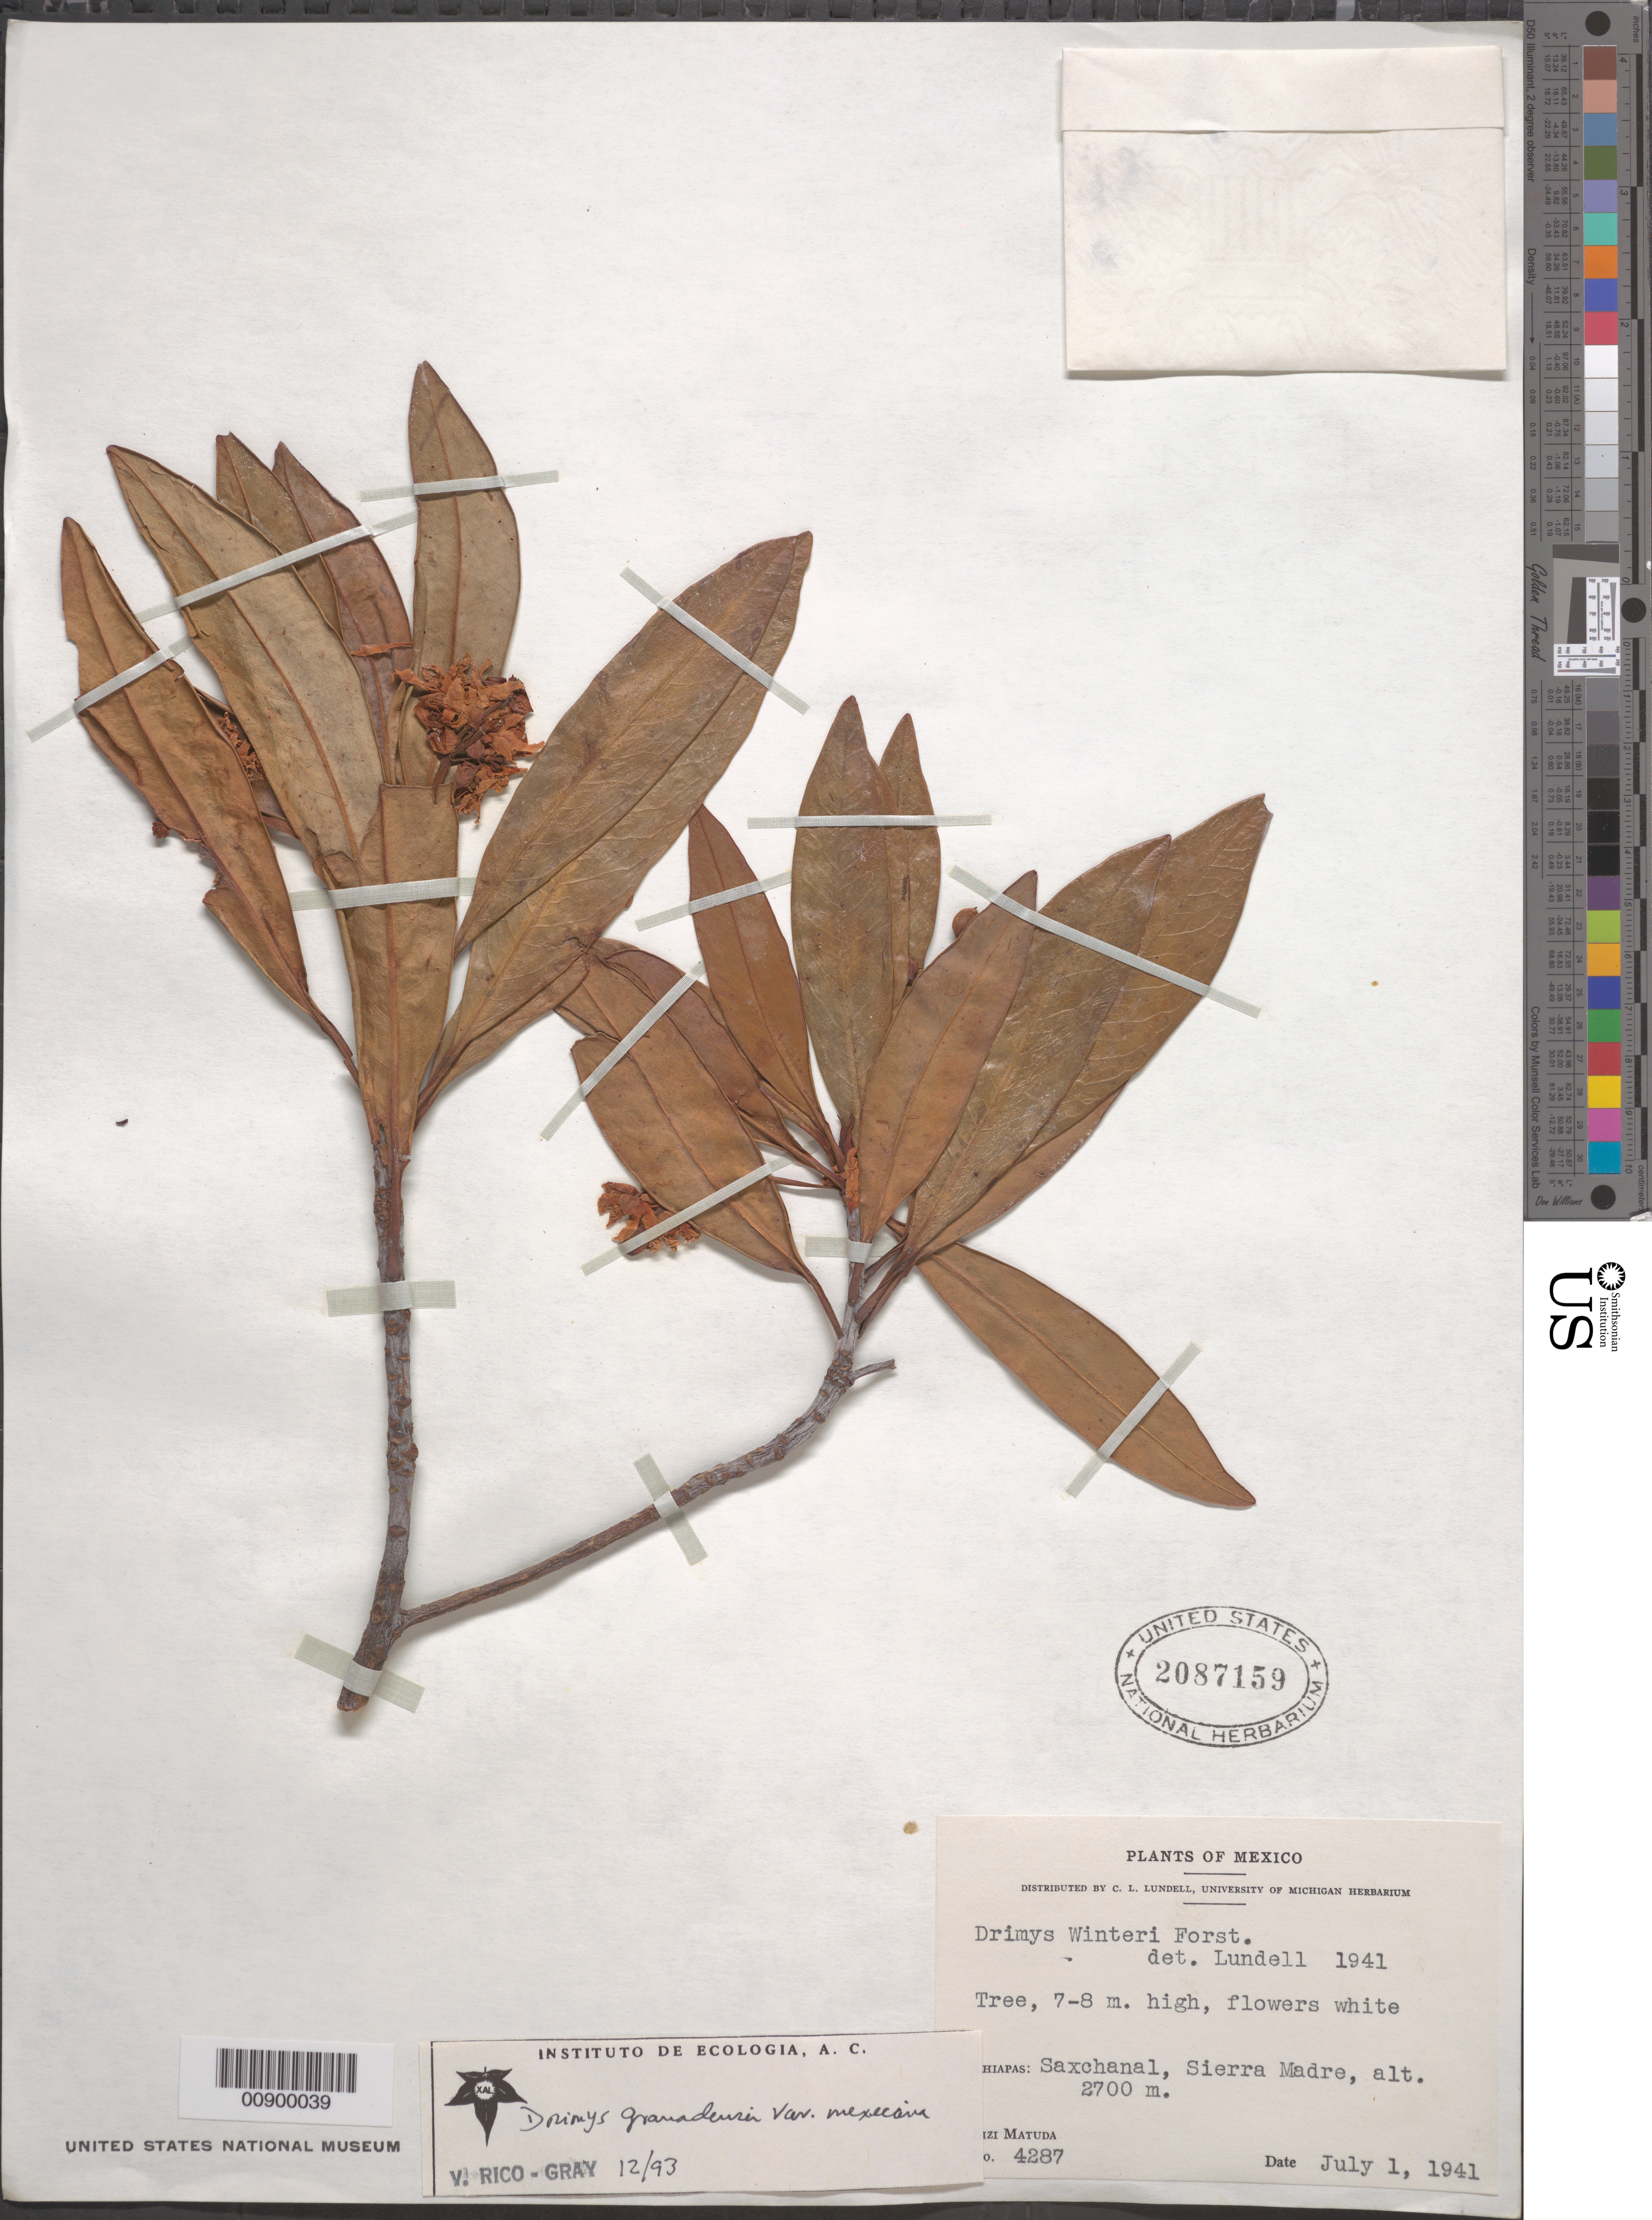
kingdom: Plantae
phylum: Tracheophyta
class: Magnoliopsida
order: Canellales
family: Winteraceae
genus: Drimys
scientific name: Drimys granadensis var. mexicana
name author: L. f.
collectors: E. Matuda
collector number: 4287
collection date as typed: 01 Jul 1941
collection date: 1941-07-01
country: Mexico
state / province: Chiapas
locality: Chiapas: Saxchanal, Sierra Madre.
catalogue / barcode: US 2087159